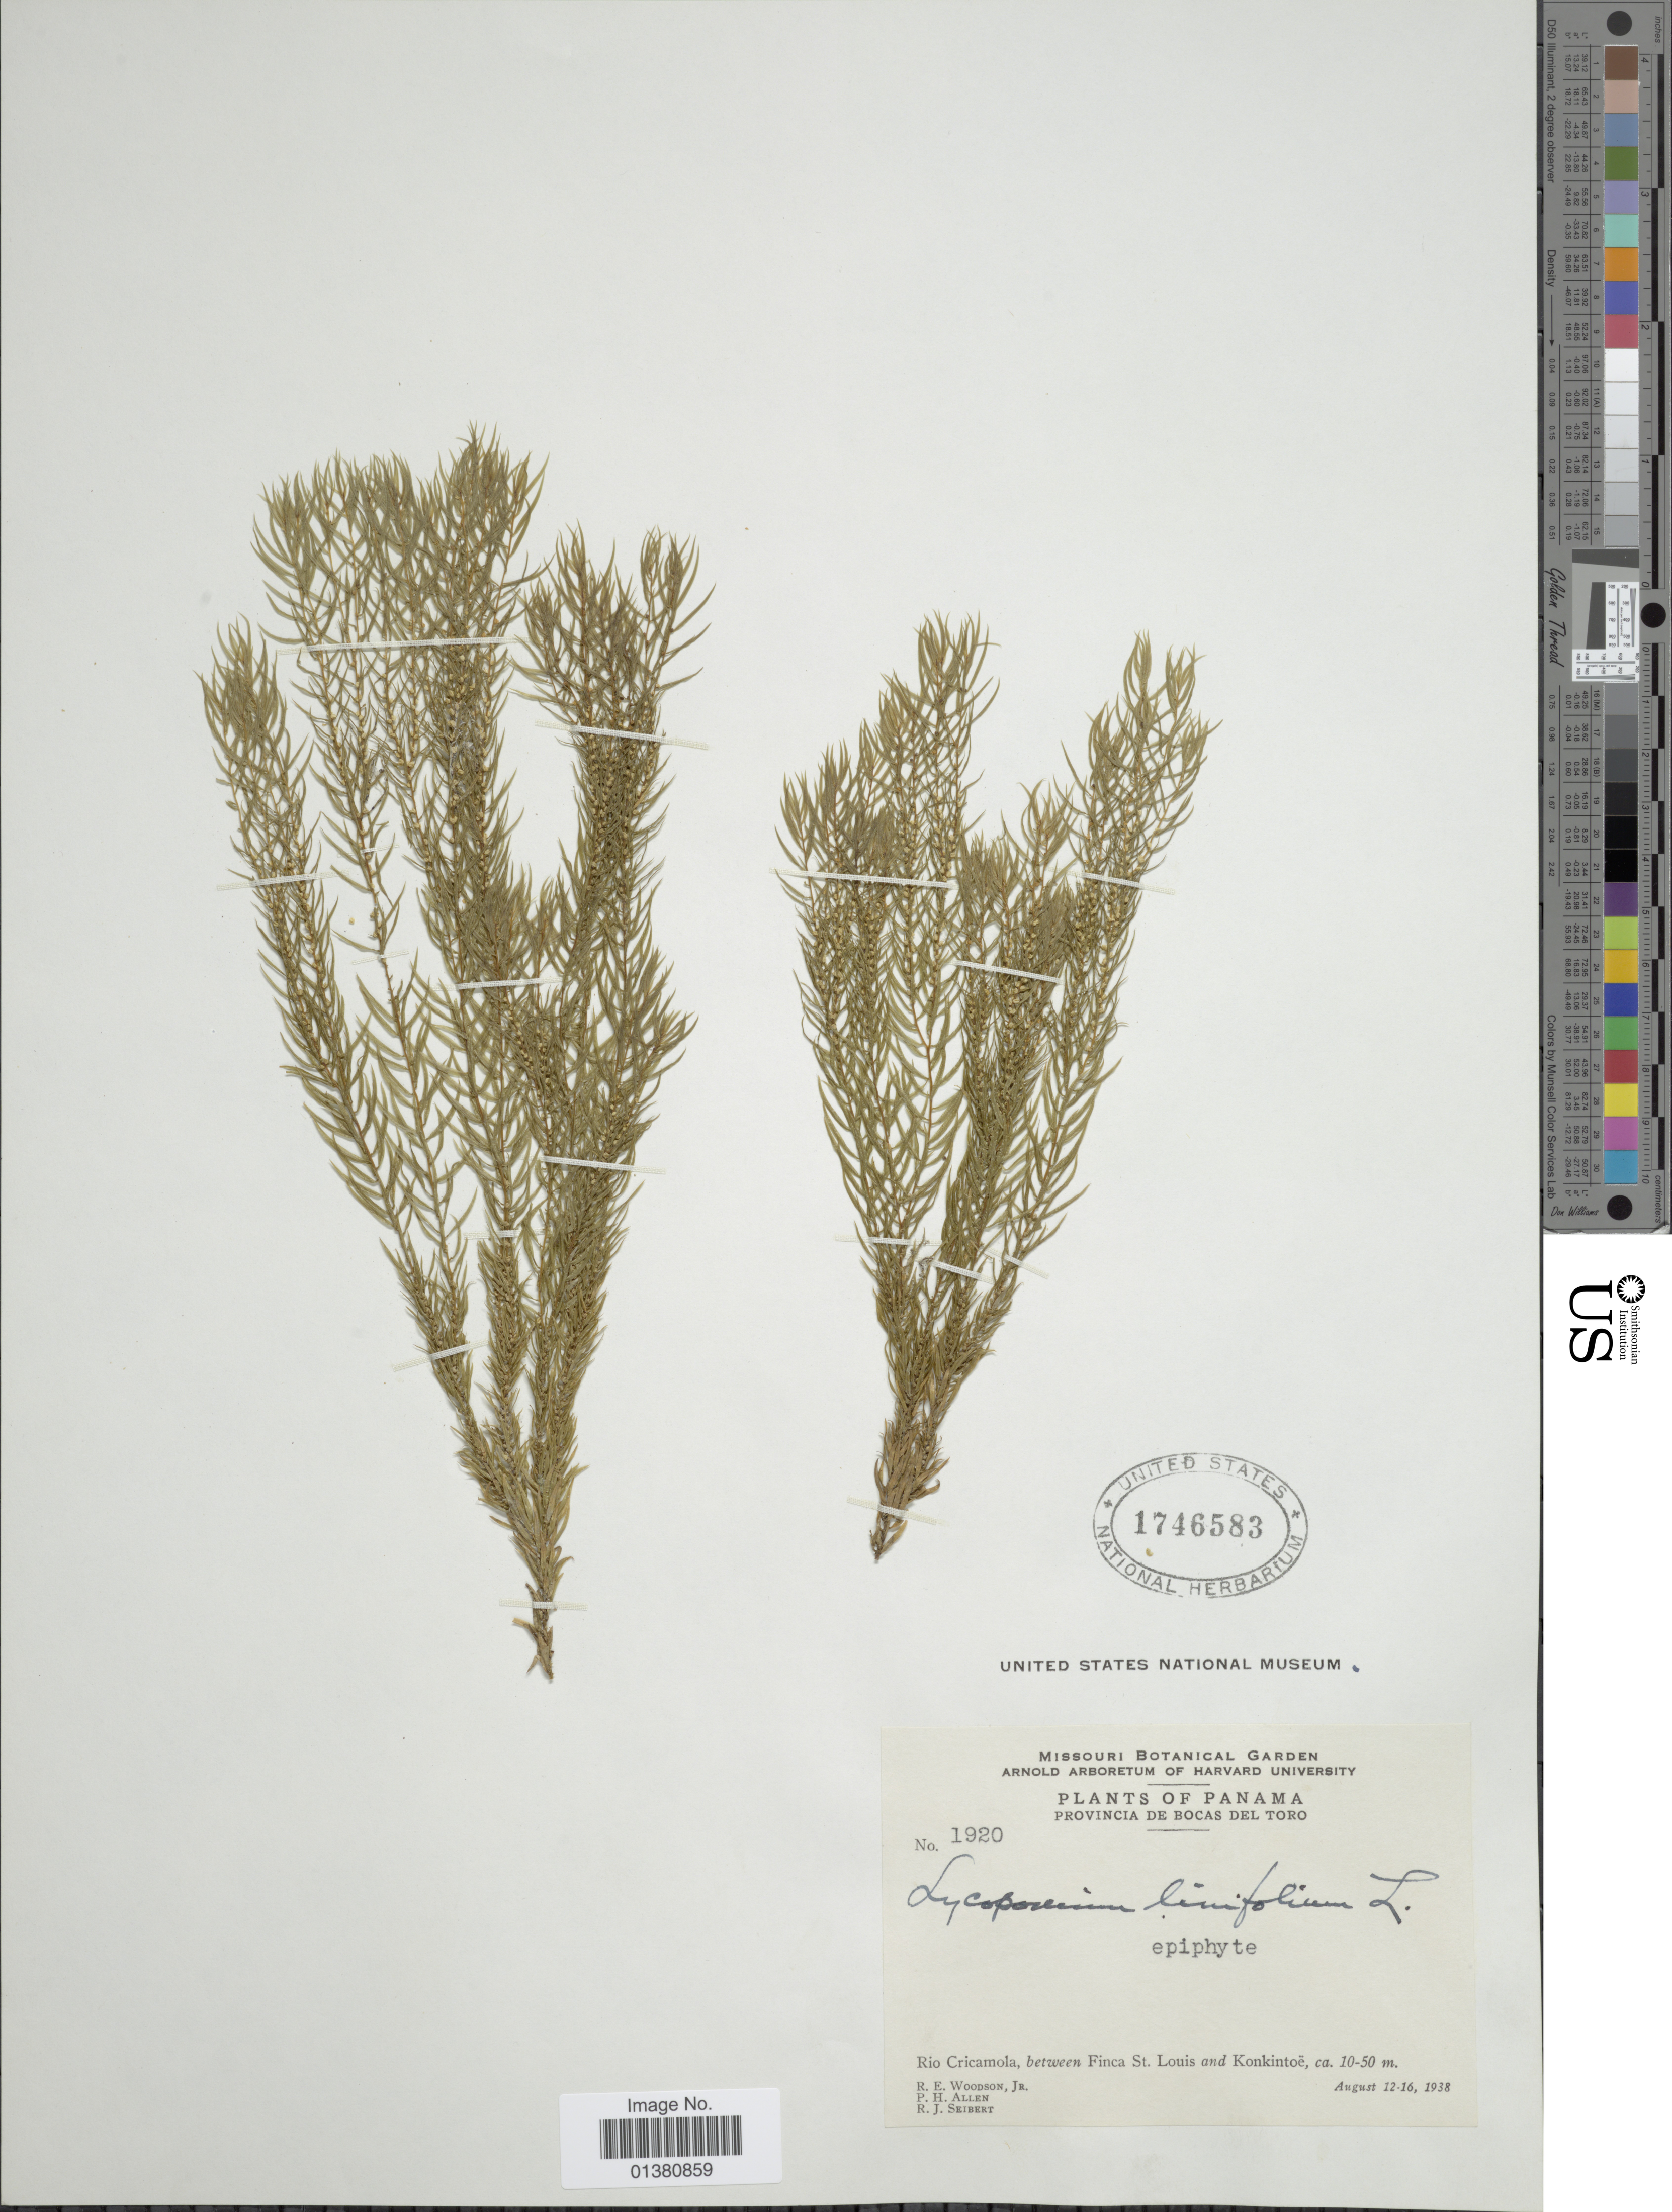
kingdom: Plantae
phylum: Tracheophyta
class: Lycopodiopsida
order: Lycopodiales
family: Lycopodiaceae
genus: Phlegmariurus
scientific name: Phlegmariurus linifolius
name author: (L.) B. Øllg.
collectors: R. E. Woodson, P. H. Allen & R. J. Seibert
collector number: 1920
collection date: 1938-08-12/1938-08-16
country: Panama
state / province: Bocas del Toro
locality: Provincia de Bocas del Toro, Rio Cricamola, between Finca St Louis and Konkintoë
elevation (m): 10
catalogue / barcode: US 1746583